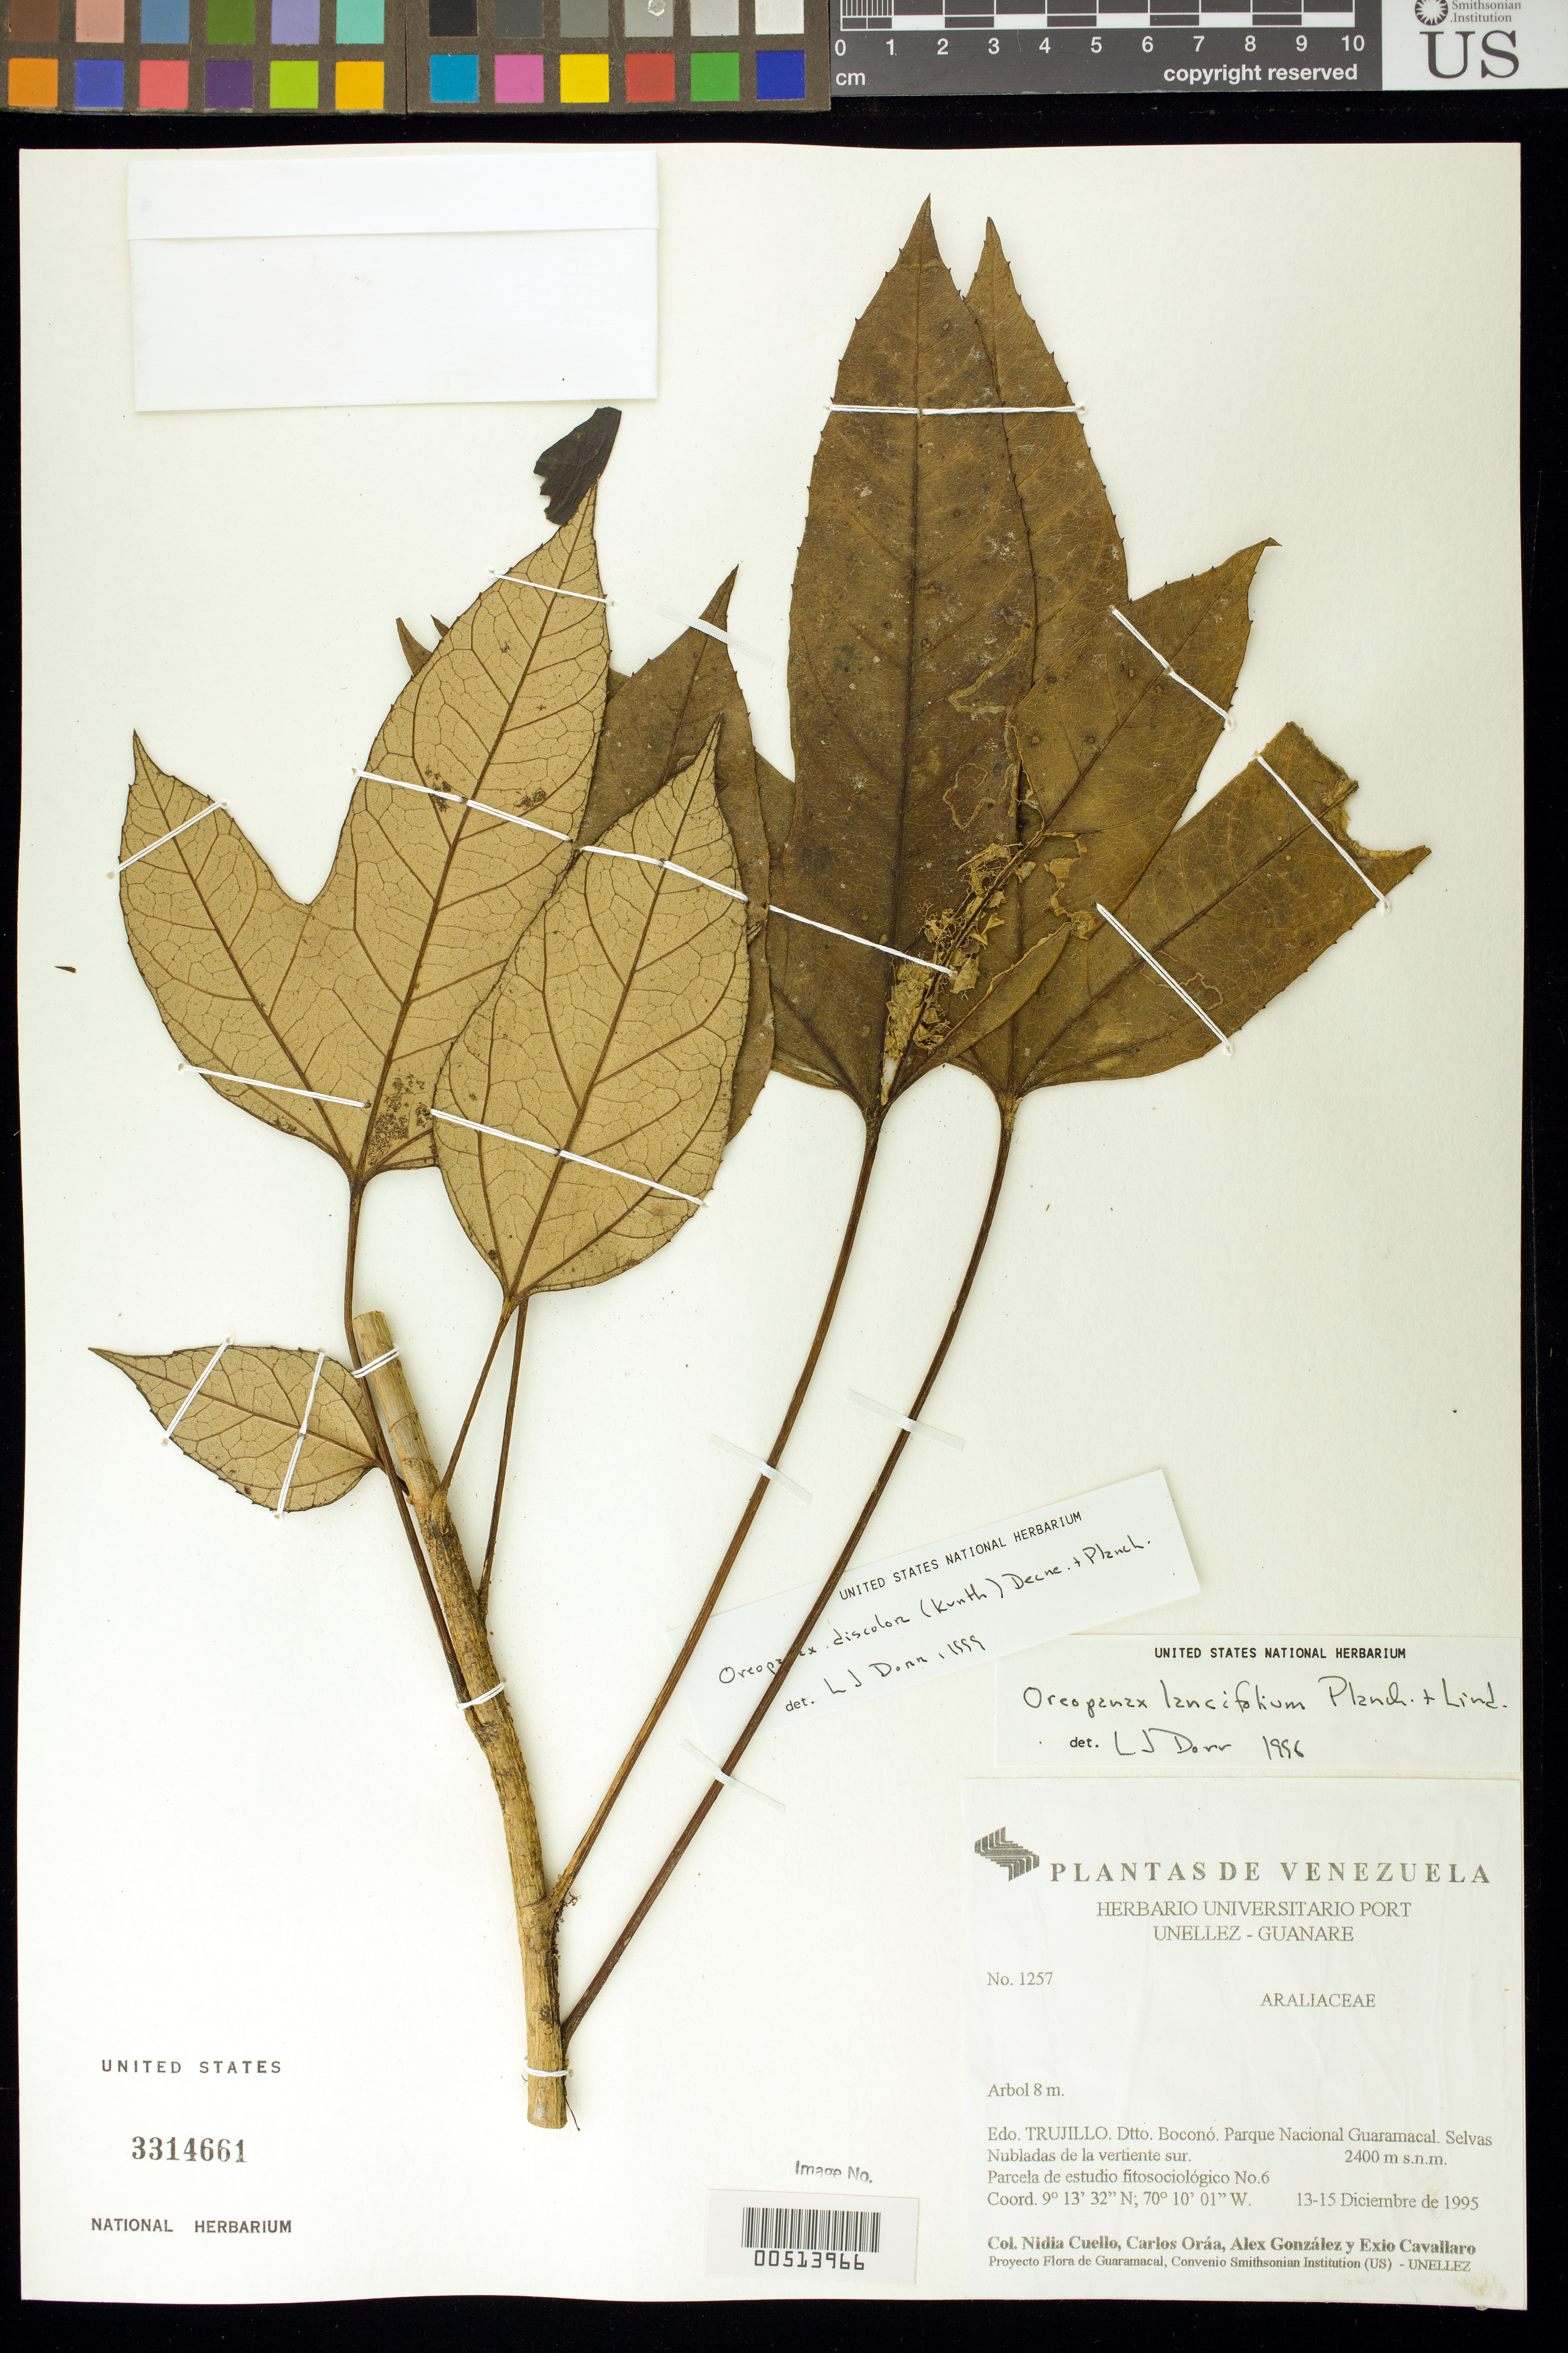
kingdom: Plantae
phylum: Tracheophyta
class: Magnoliopsida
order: Apiales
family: Araliaceae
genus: Oreopanax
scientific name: Oreopanax discolor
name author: (Kunth) Decne. & Planch.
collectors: N. L. Cuello, C. Oráa, A. Gonzáles & E. Cavallaro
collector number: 1257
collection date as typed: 13 Dec 1995 to 15 Dec 1995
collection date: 1995-12-13/1995-12-15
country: Venezuela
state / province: Trujillo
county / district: Boconó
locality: Parque Nacional Guaramacal, vertiente S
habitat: Selva Nubladas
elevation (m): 2400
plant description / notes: MO, PORT, US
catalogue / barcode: US 3314661